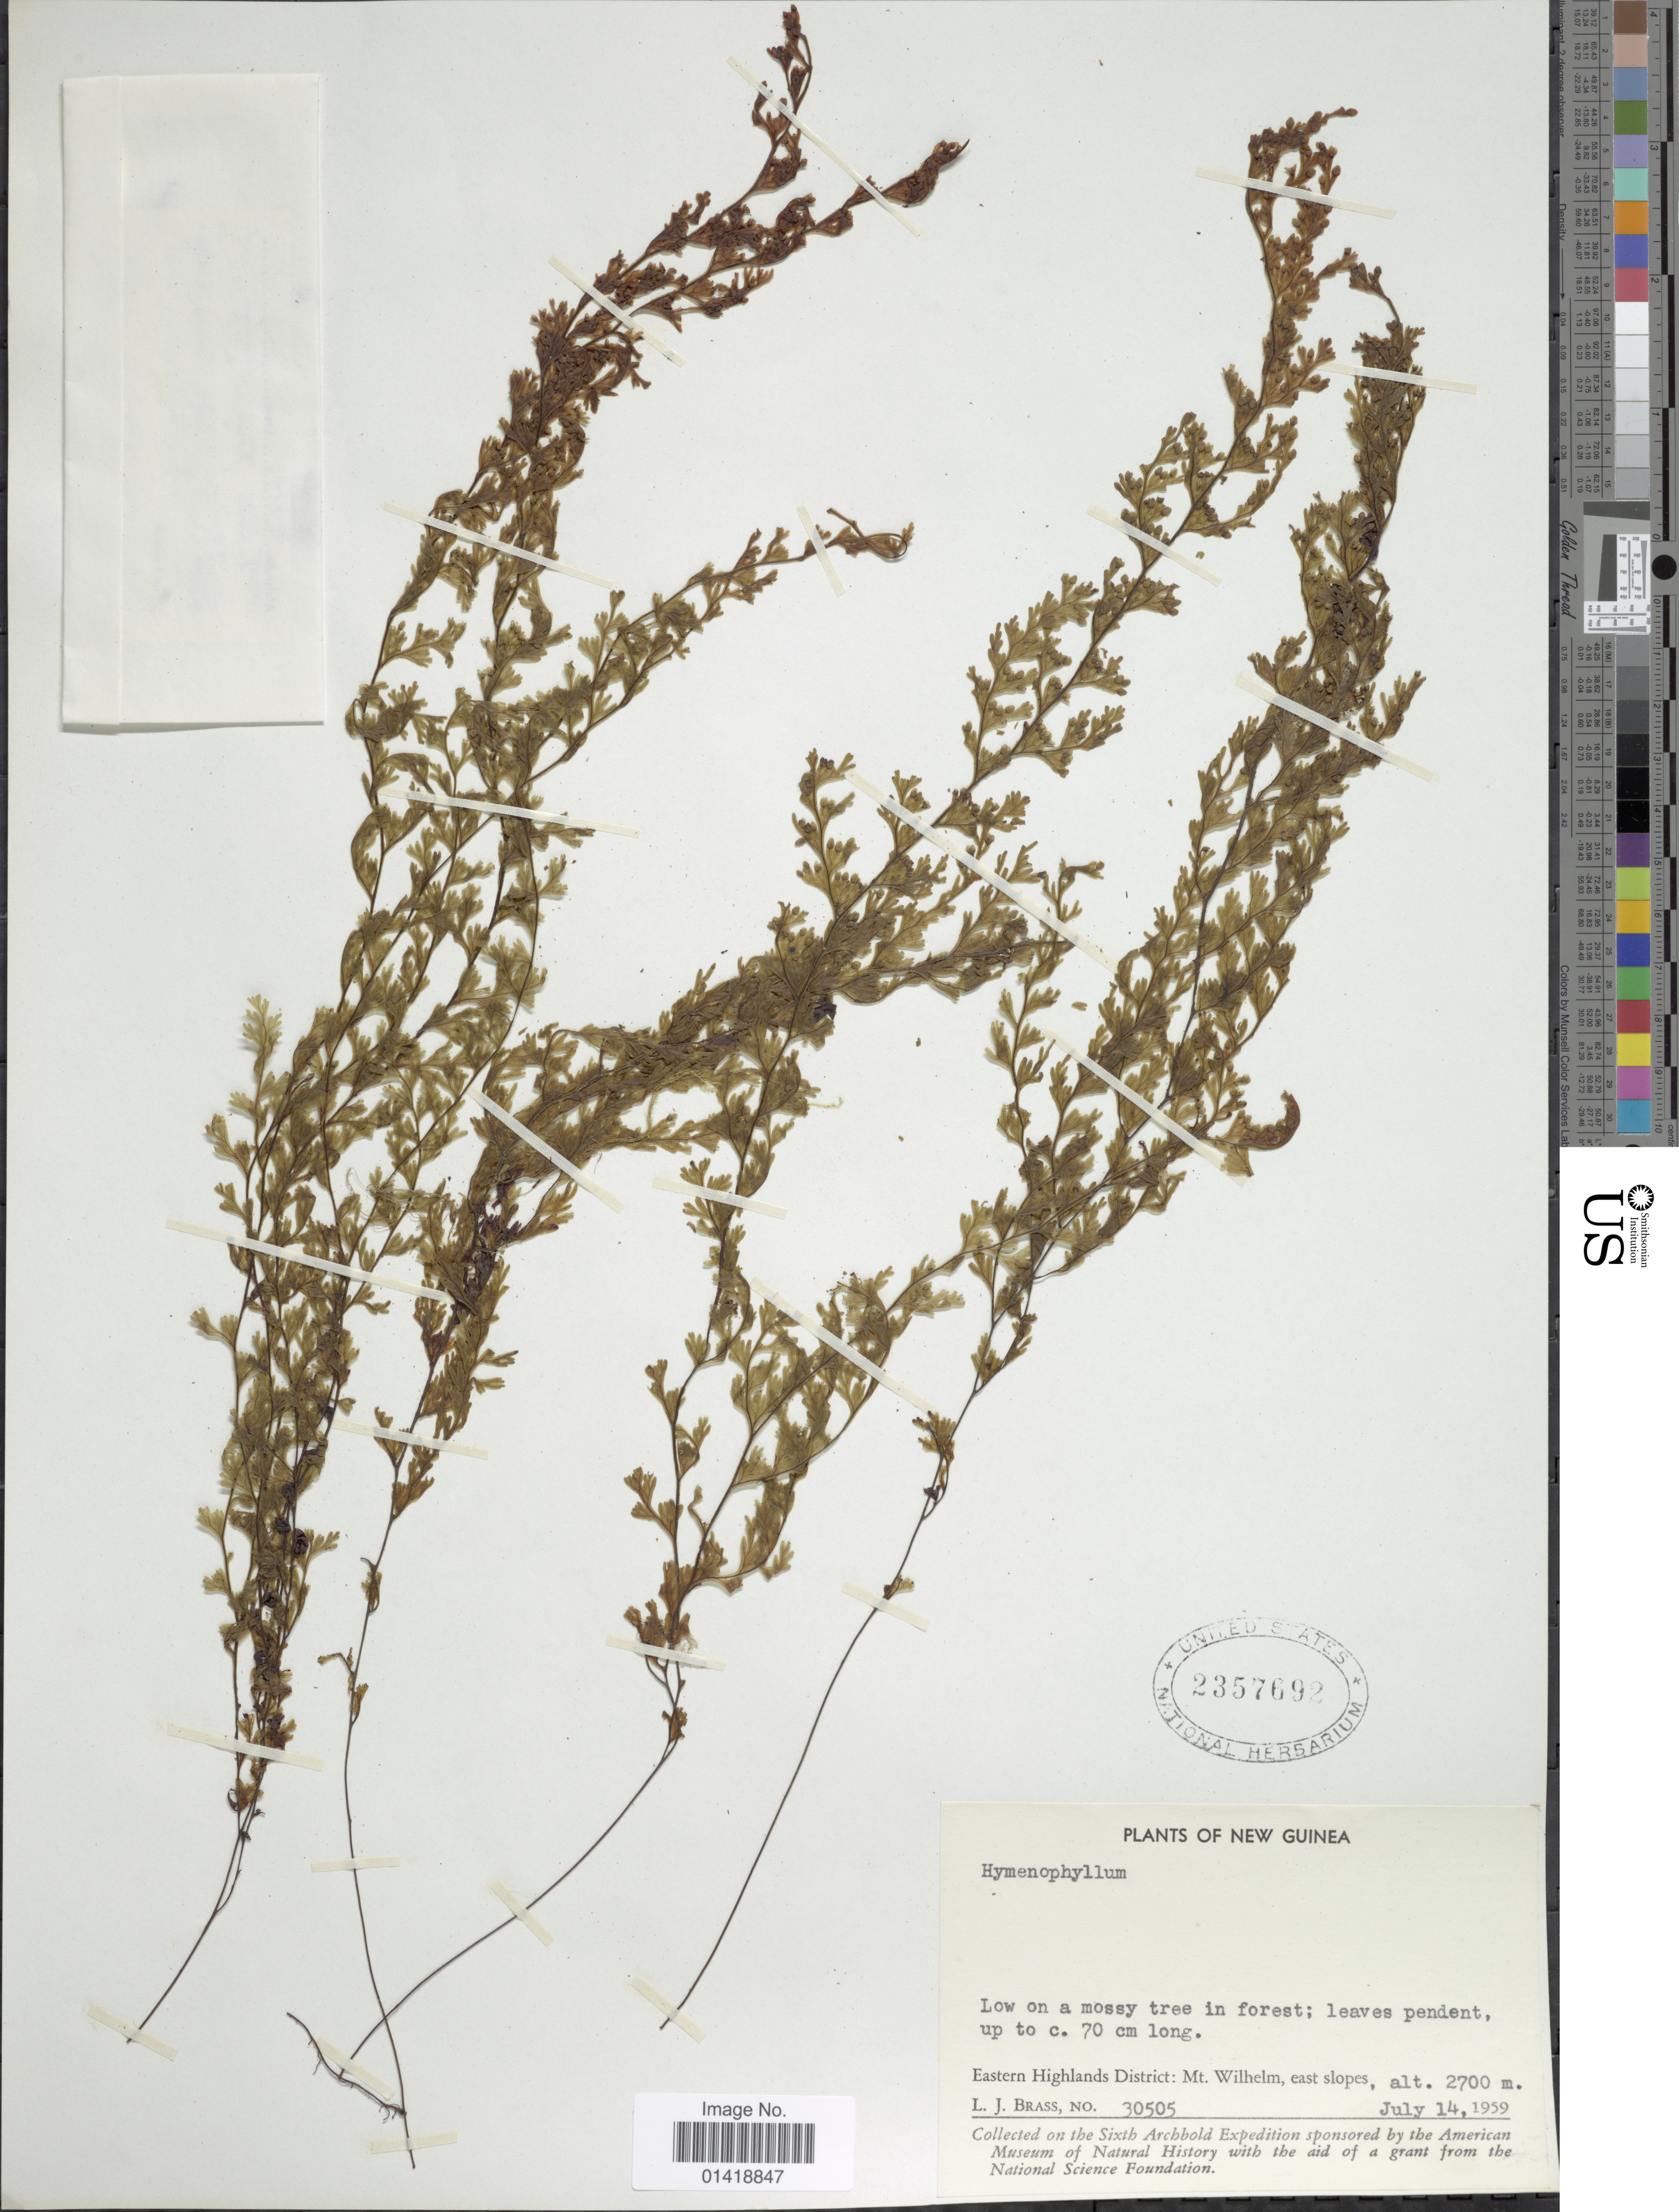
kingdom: Plantae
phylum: Tracheophyta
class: Polypodiopsida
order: Hymenophyllales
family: Hymenophyllaceae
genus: Hymenophyllum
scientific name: Hymenophyllum sp.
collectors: L. J. Brass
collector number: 30505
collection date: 1959-07-14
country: Papua New Guinea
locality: New Guinea. Eastern Highlands District: Mt. Wilhelm, east slopes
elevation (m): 2700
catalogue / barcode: US 2357692